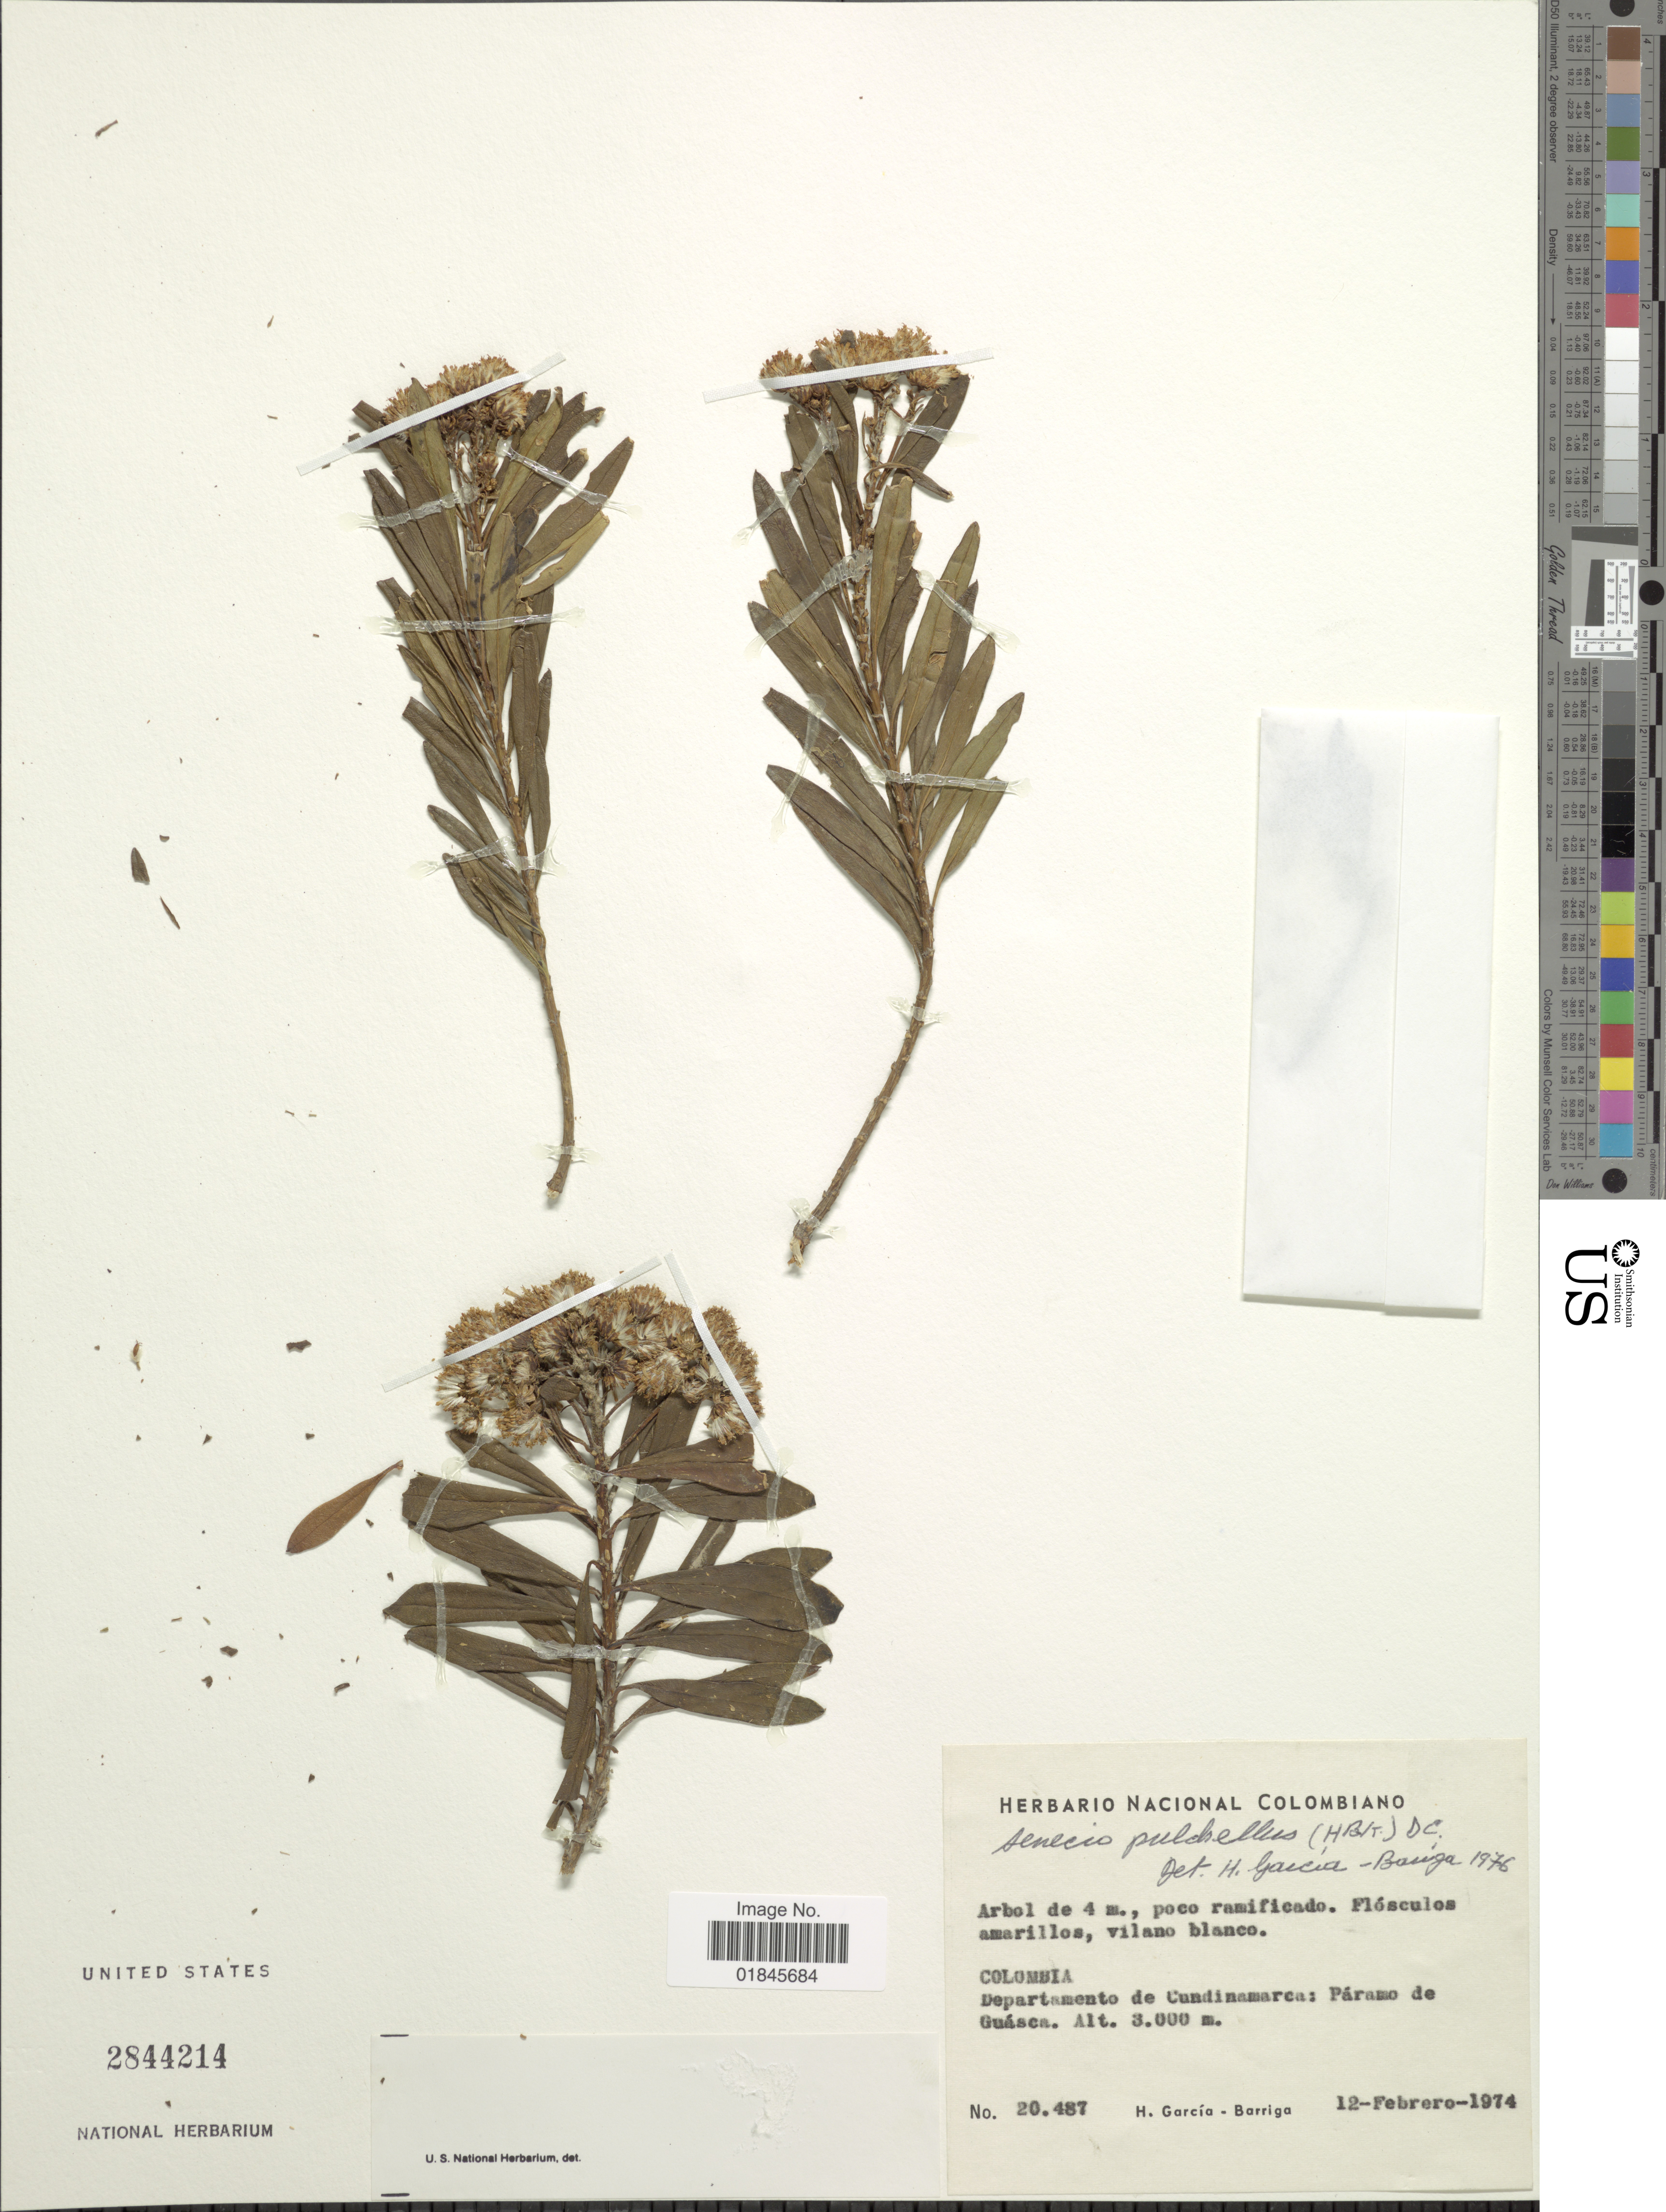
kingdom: Plantae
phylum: Tracheophyta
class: Magnoliopsida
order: Asterales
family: Asteraceae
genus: Pentacalia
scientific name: Pentacalia pulchella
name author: (Kunth) Cuatrec.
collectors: H. García Barriga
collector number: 20487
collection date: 1974-02-12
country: Colombia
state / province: Cundinamarca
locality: Departamento de Cundinamarca: Páramo de Guásca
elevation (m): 3000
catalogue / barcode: US 2844214